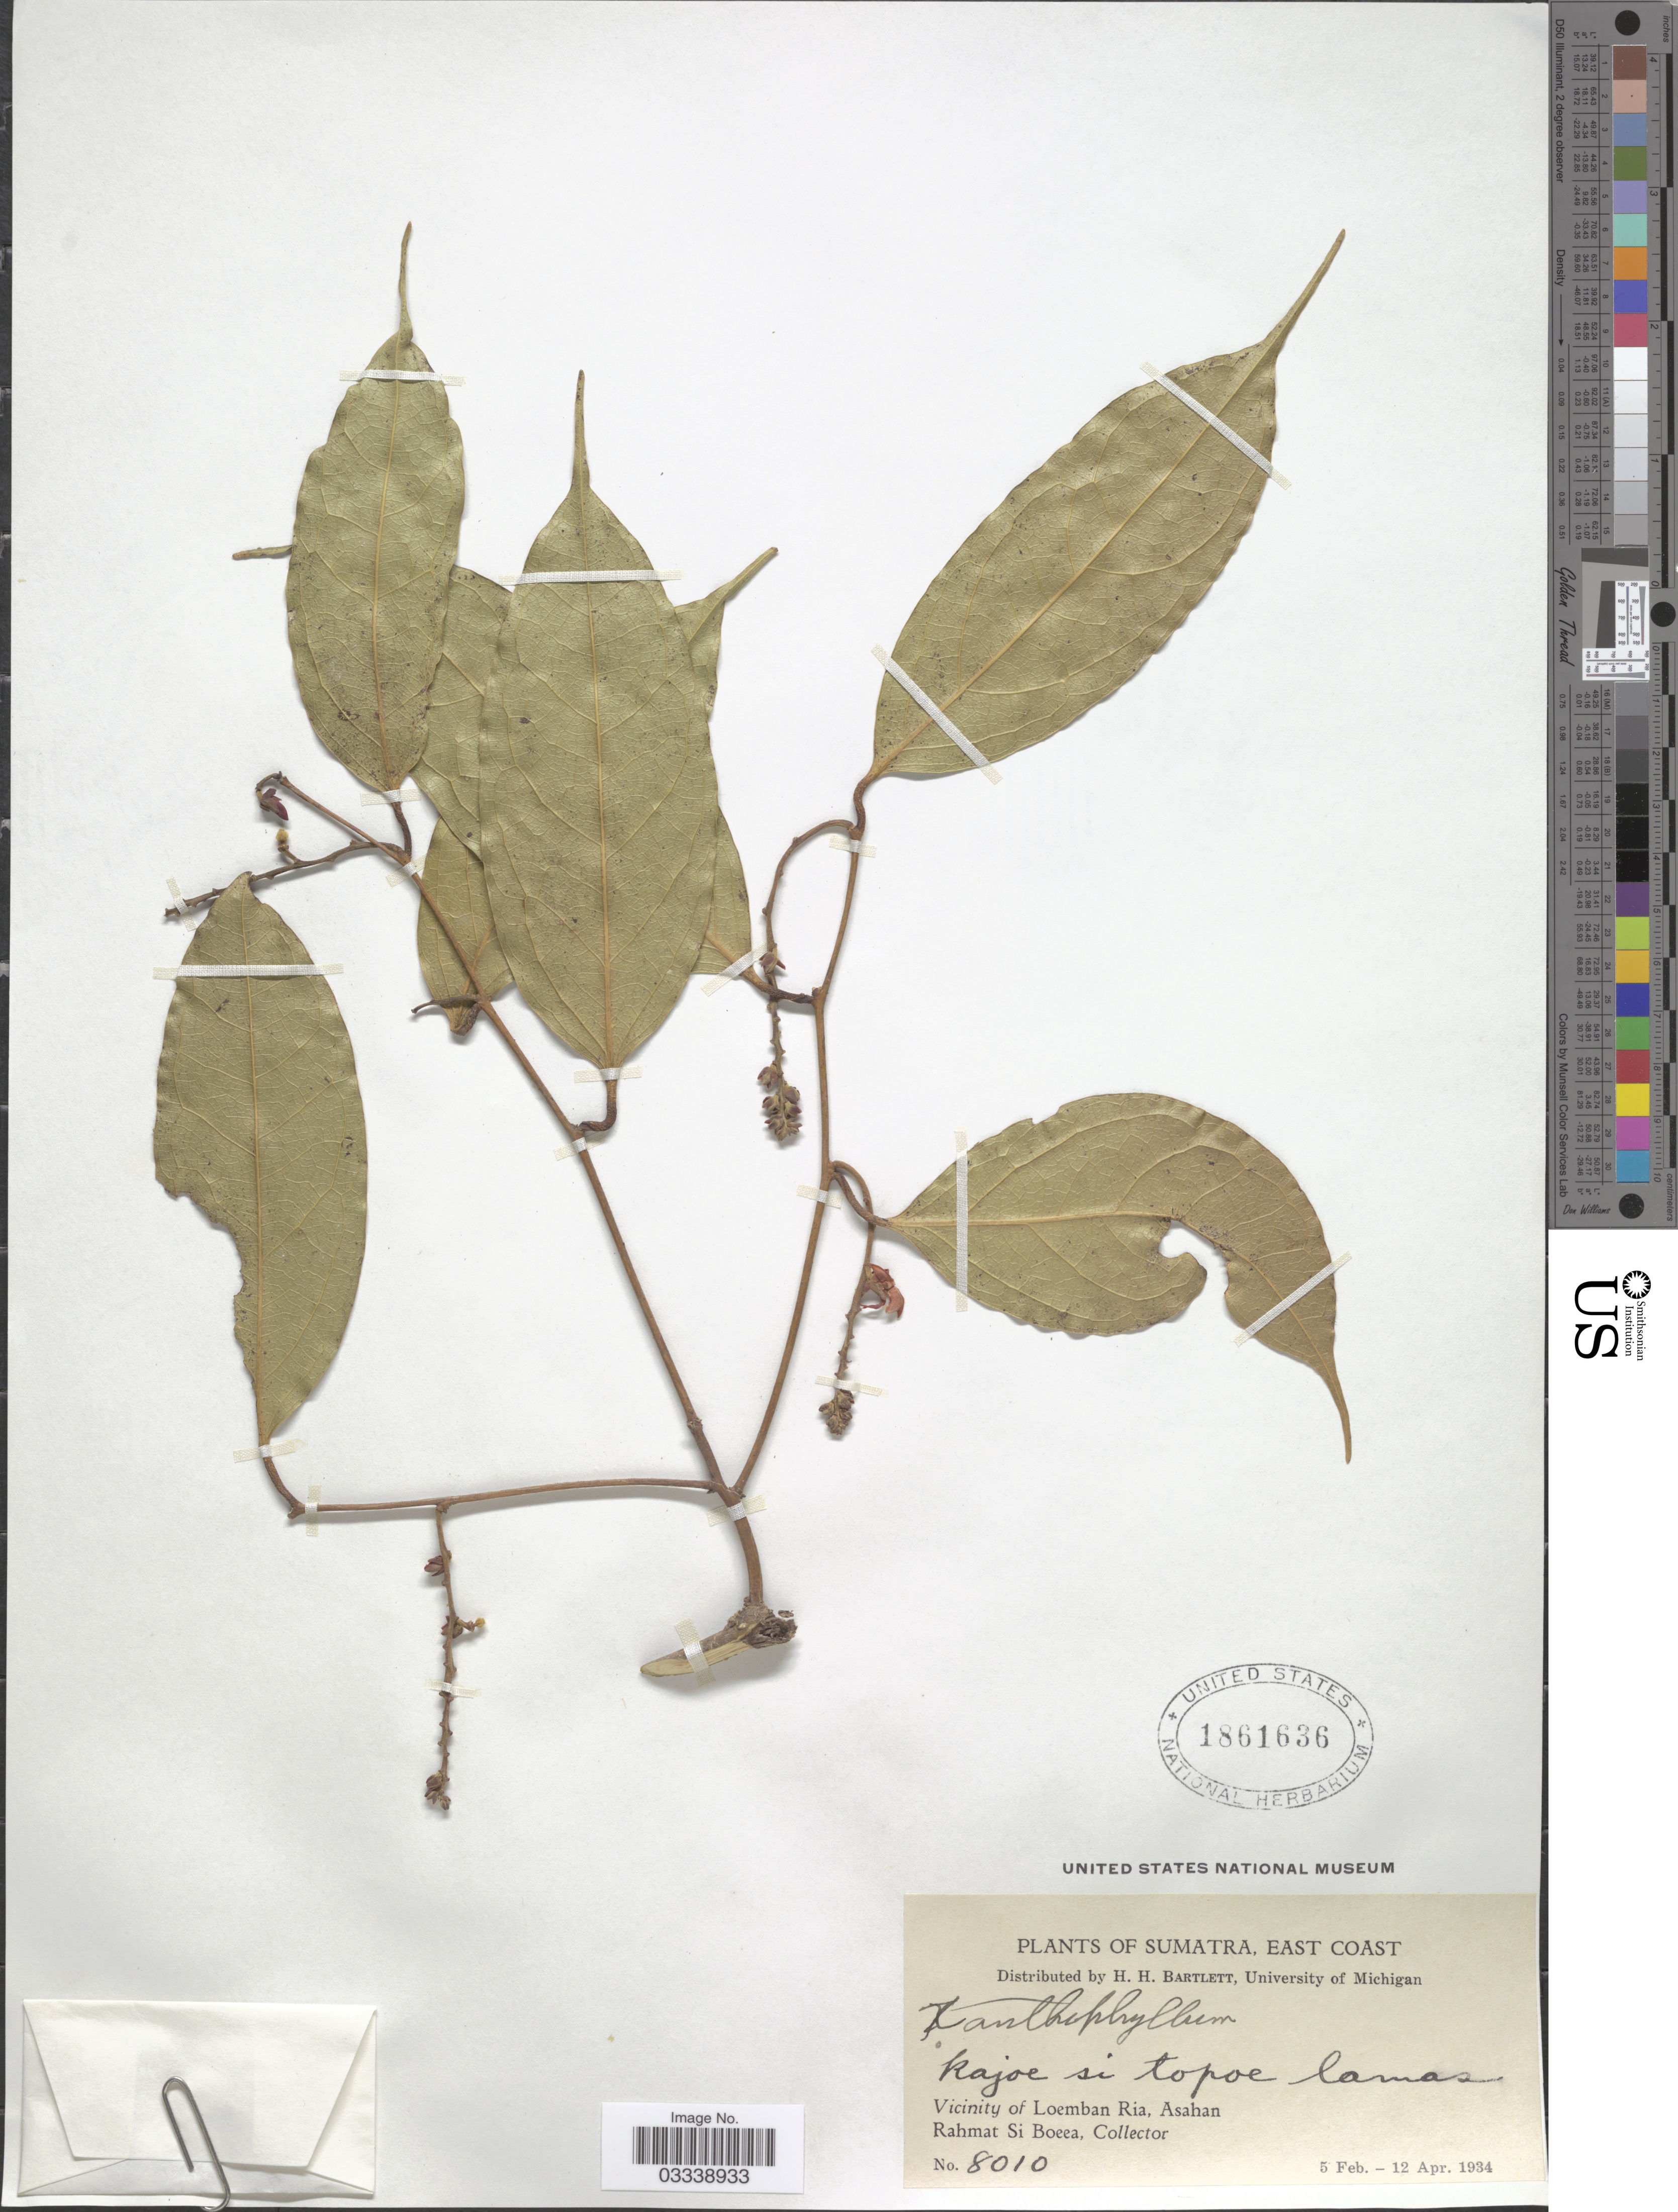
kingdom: Plantae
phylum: Tracheophyta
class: Magnoliopsida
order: Fabales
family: Polygalaceae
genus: Xanthophyllum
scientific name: Xanthophyllum sp.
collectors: Rahmat Si Boeea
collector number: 8010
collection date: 1934-02-05/1934-04-12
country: Indonesia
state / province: Sumatra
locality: East Coast. Vicinity of Loemban Ria, Asahan.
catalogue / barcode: US 1861636